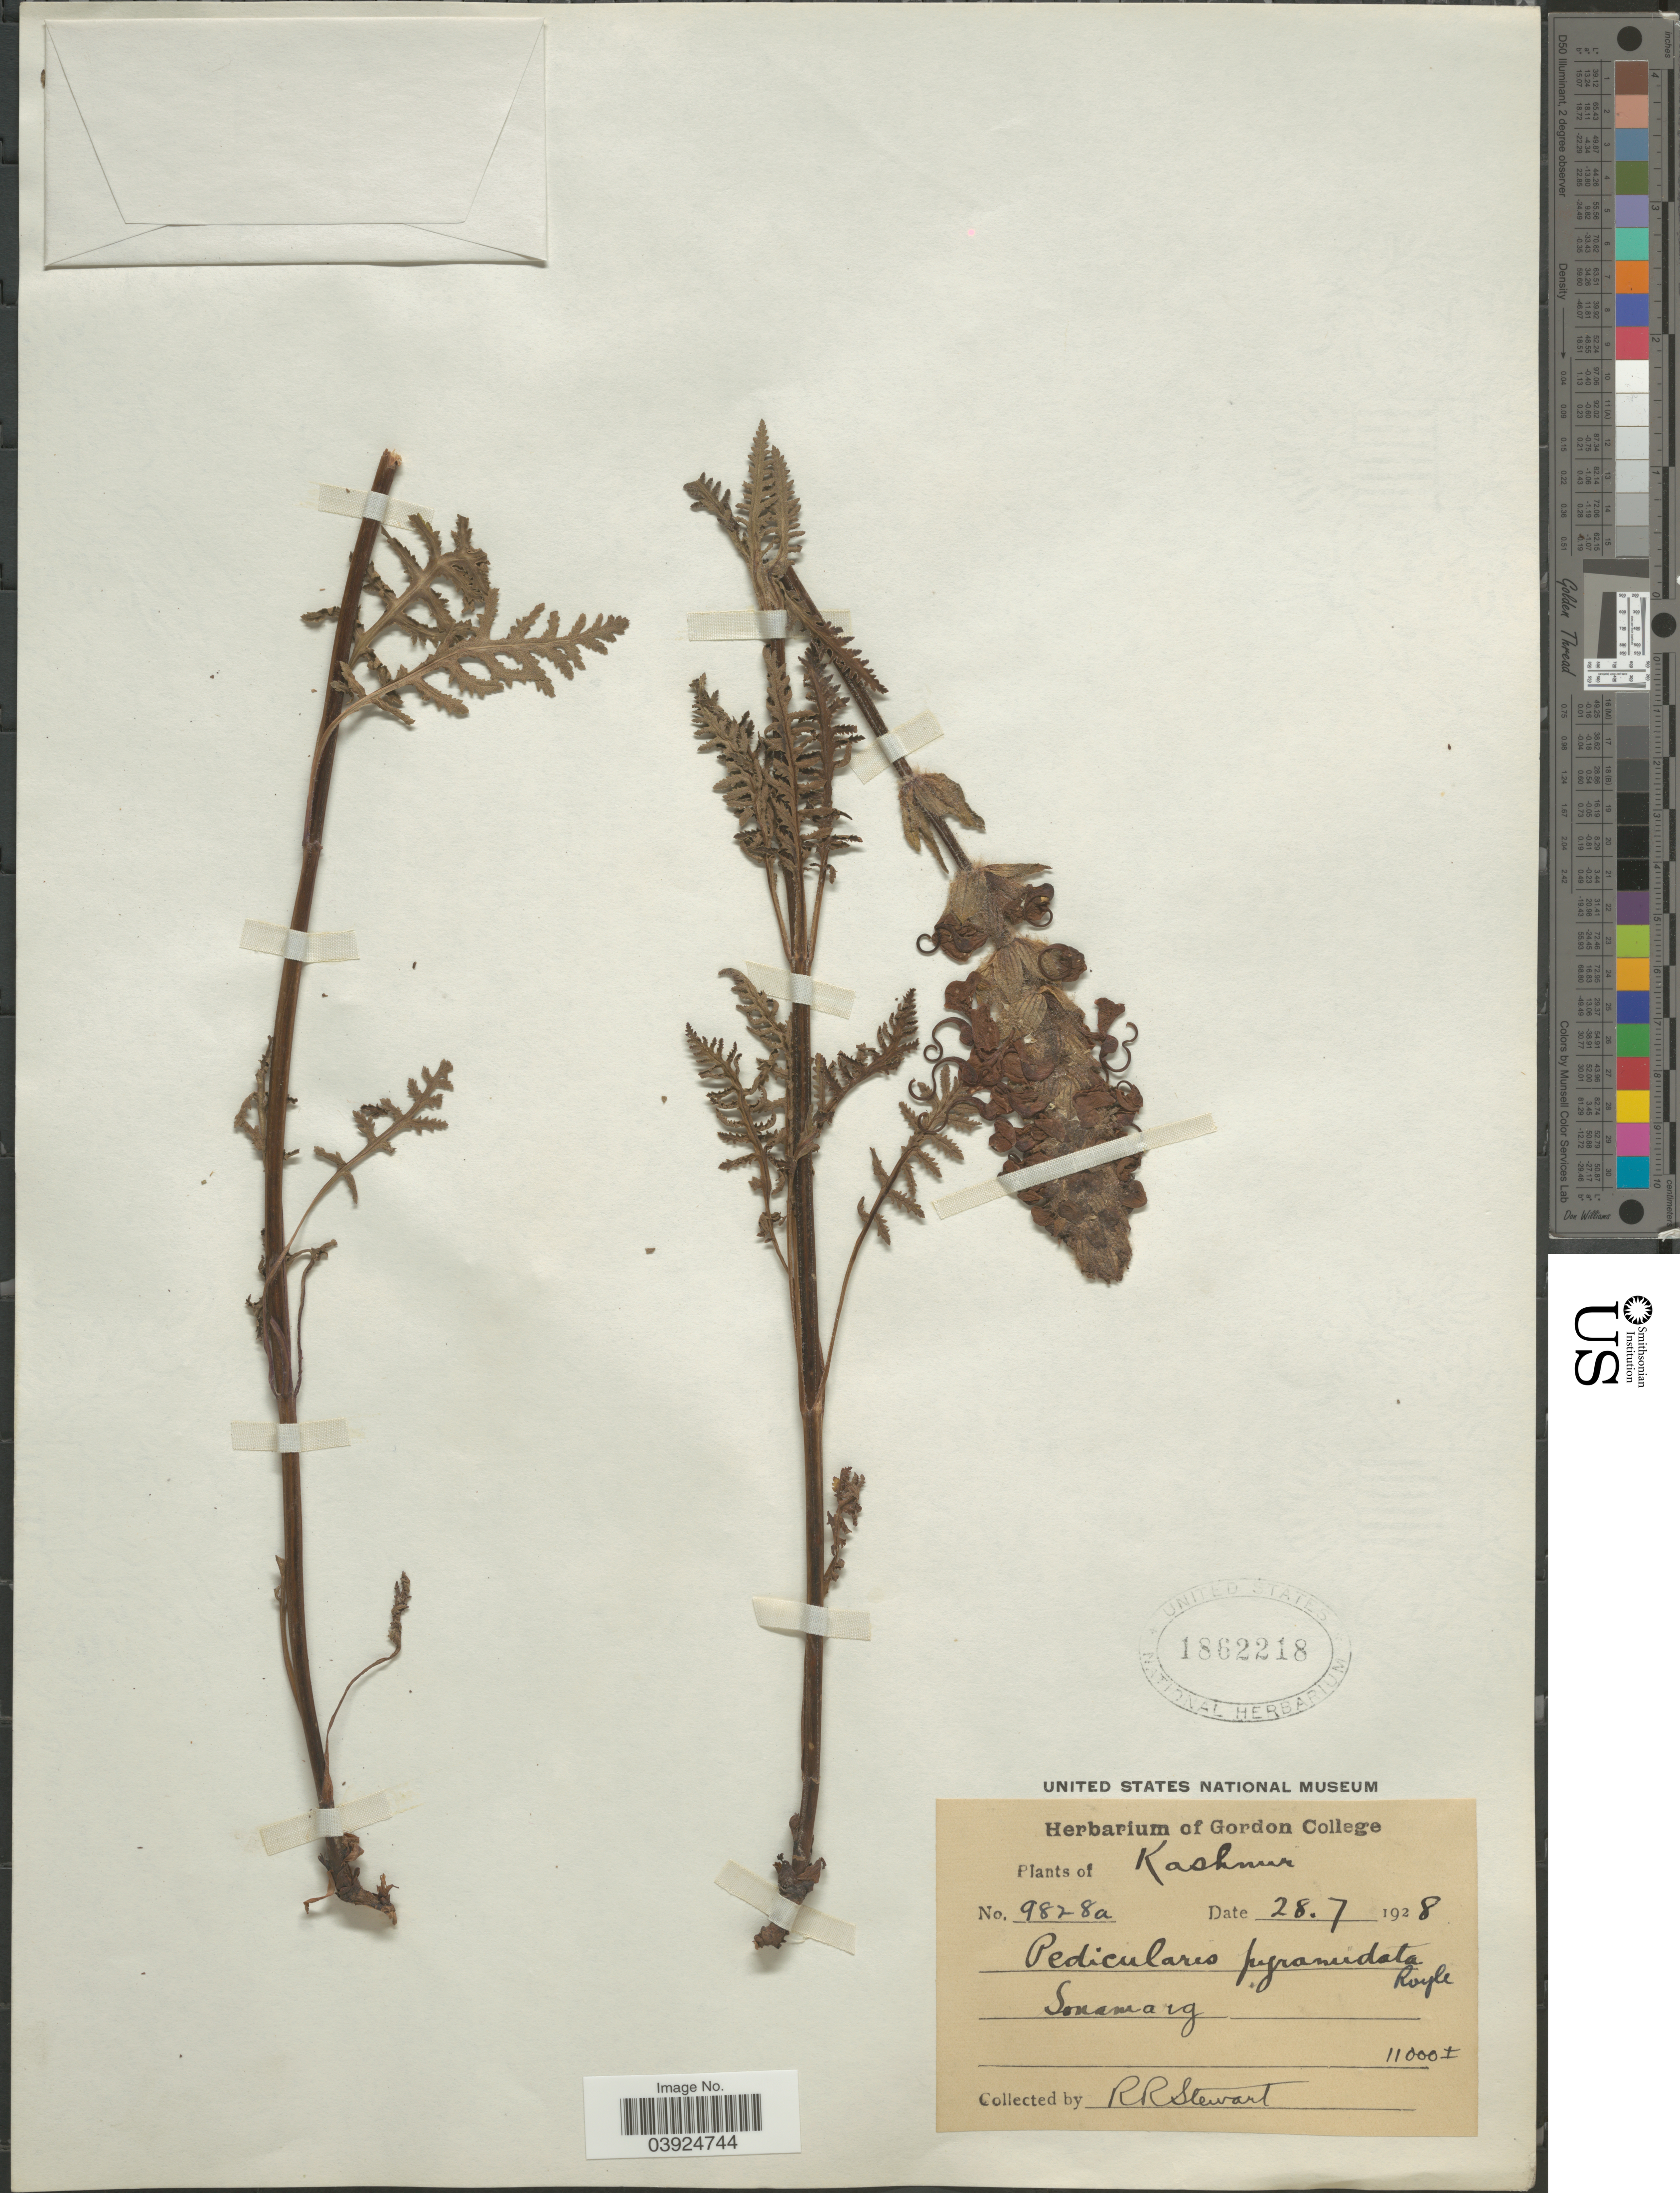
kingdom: Plantae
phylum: Tracheophyta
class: Magnoliopsida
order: Lamiales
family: Orobanchaceae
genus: Pedicularis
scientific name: Pedicularis pyramidata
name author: Royle ex Benth.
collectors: R. Stewart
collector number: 9828a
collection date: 1928-07-28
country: India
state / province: Jammu and Kashmir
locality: Kashmir. Sonamarg.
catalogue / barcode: US 1862218